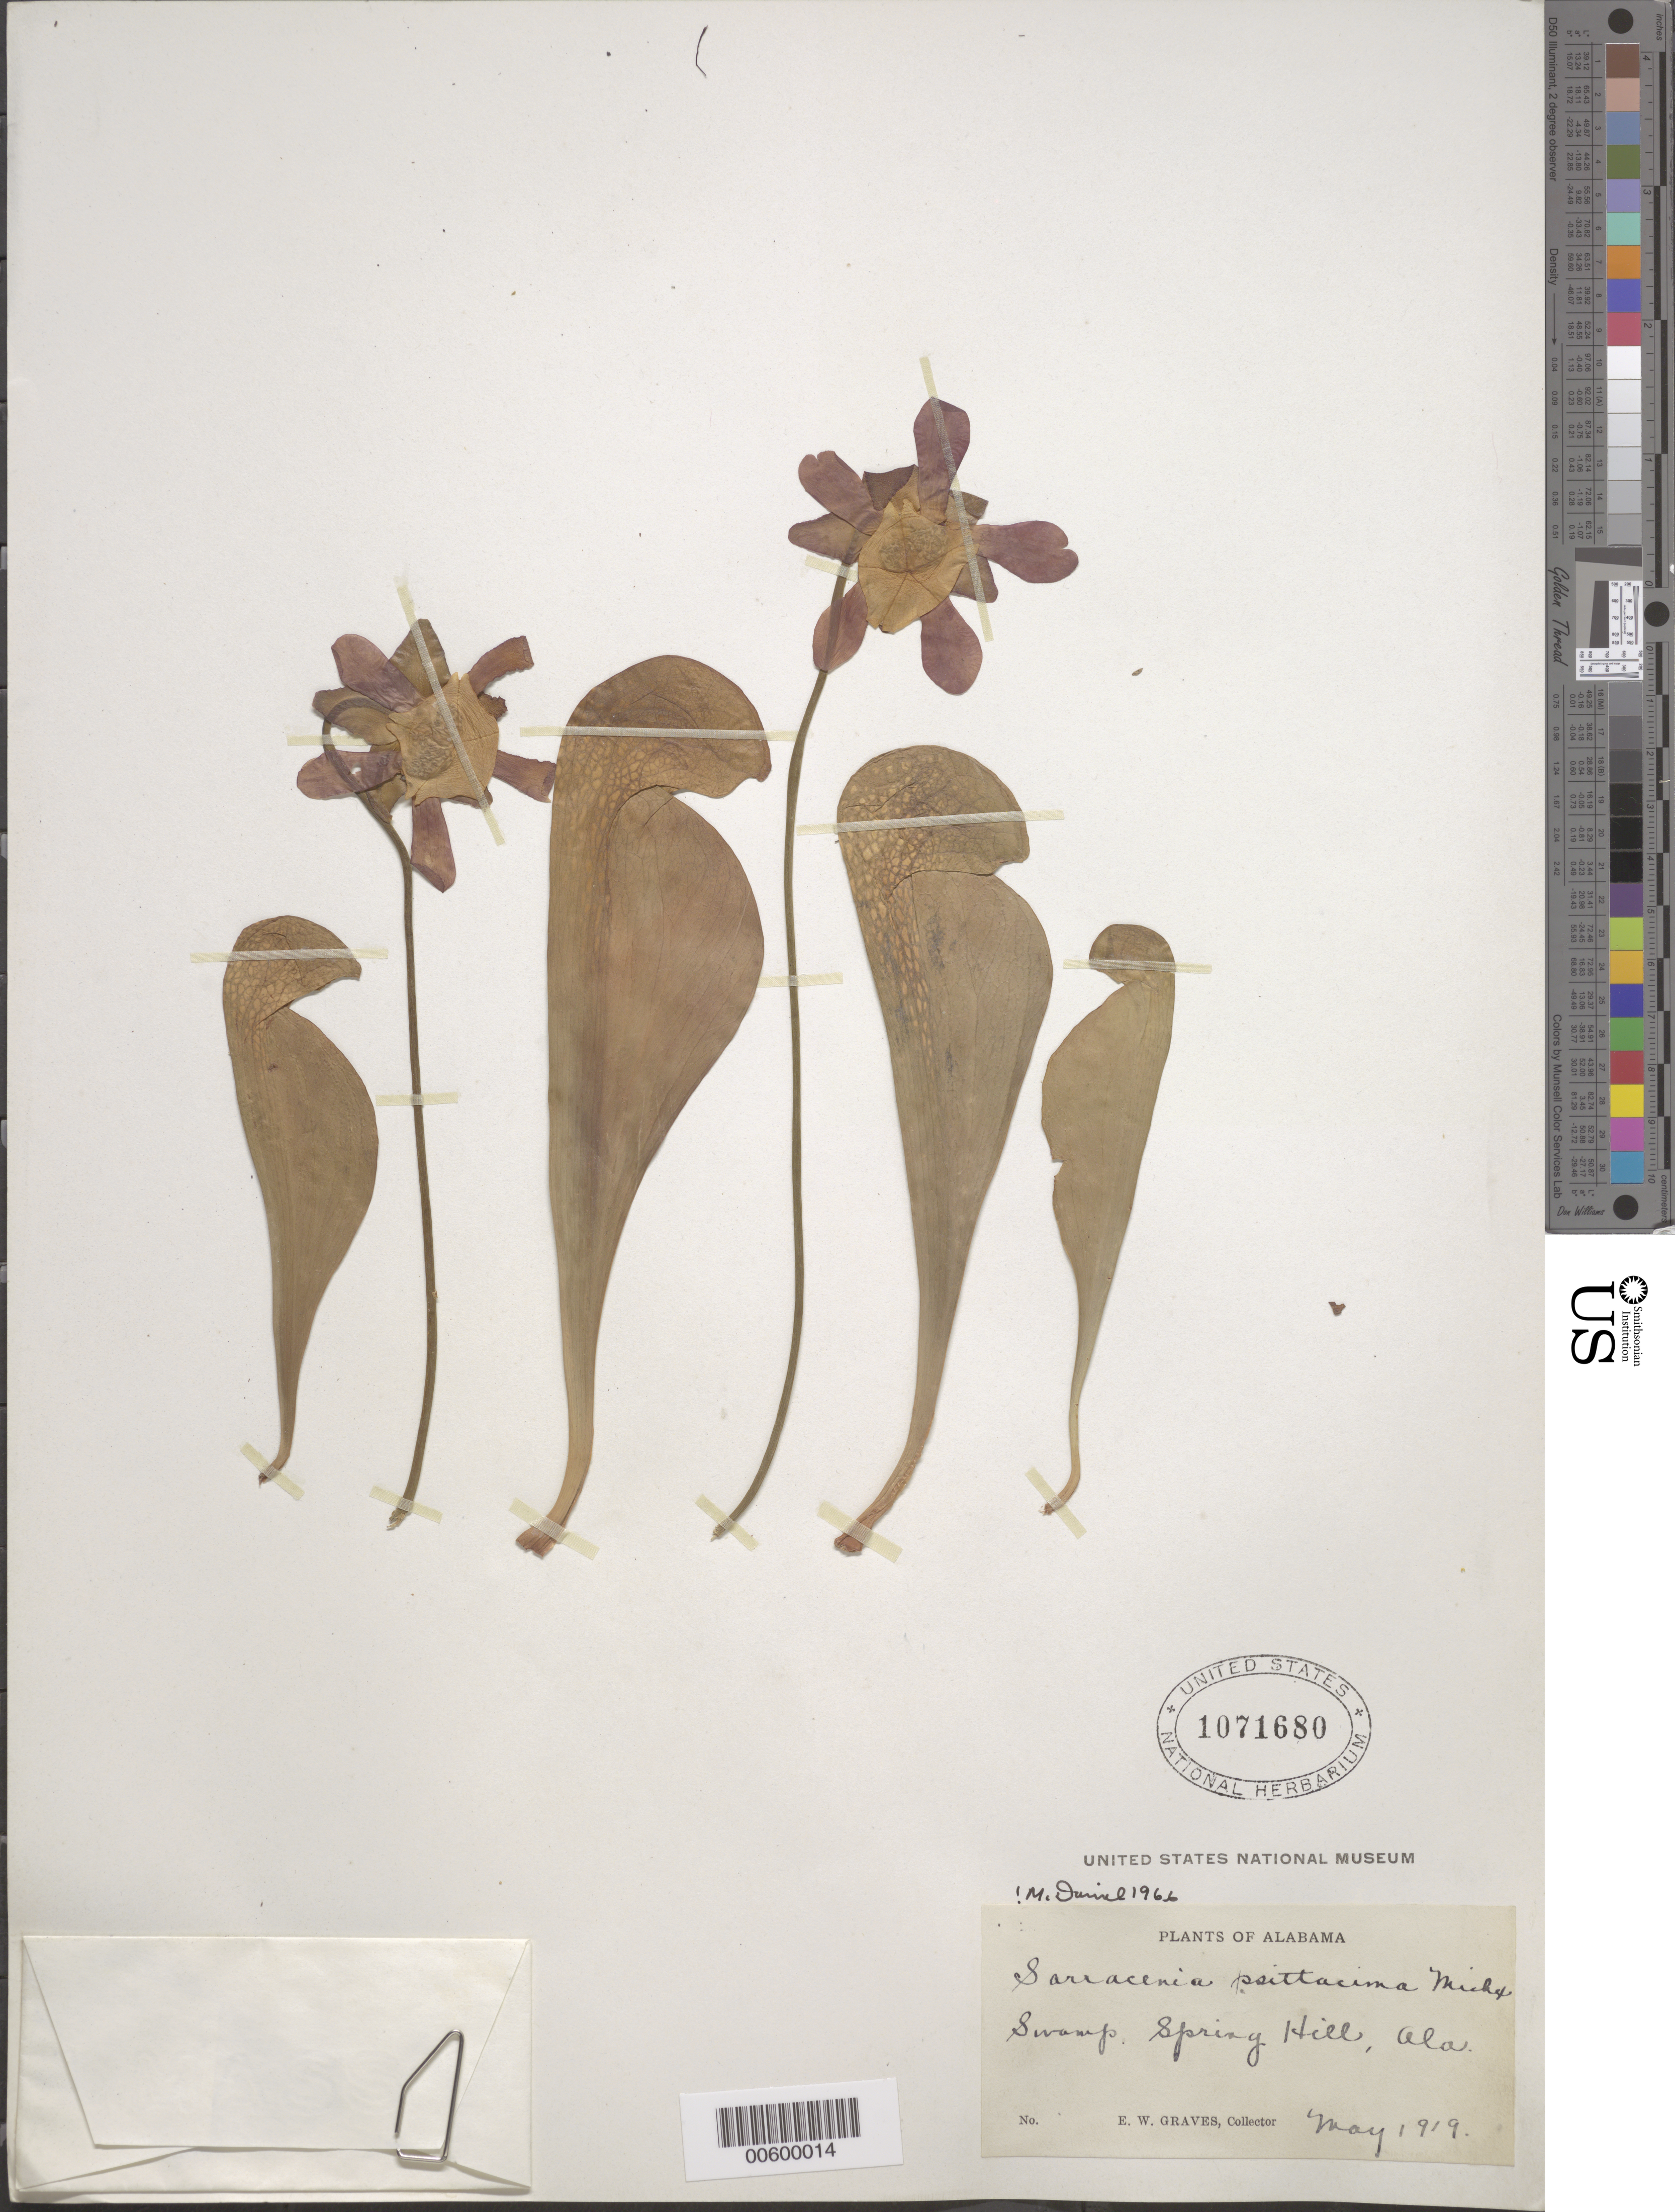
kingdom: Plantae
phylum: Tracheophyta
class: Magnoliopsida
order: Ericales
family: Sarraceniaceae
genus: Sarracenia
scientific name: Sarracenia psittacina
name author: Michx.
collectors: E. Graves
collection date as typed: May 1919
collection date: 1919-05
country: United States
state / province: Alabama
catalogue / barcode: US 1071680